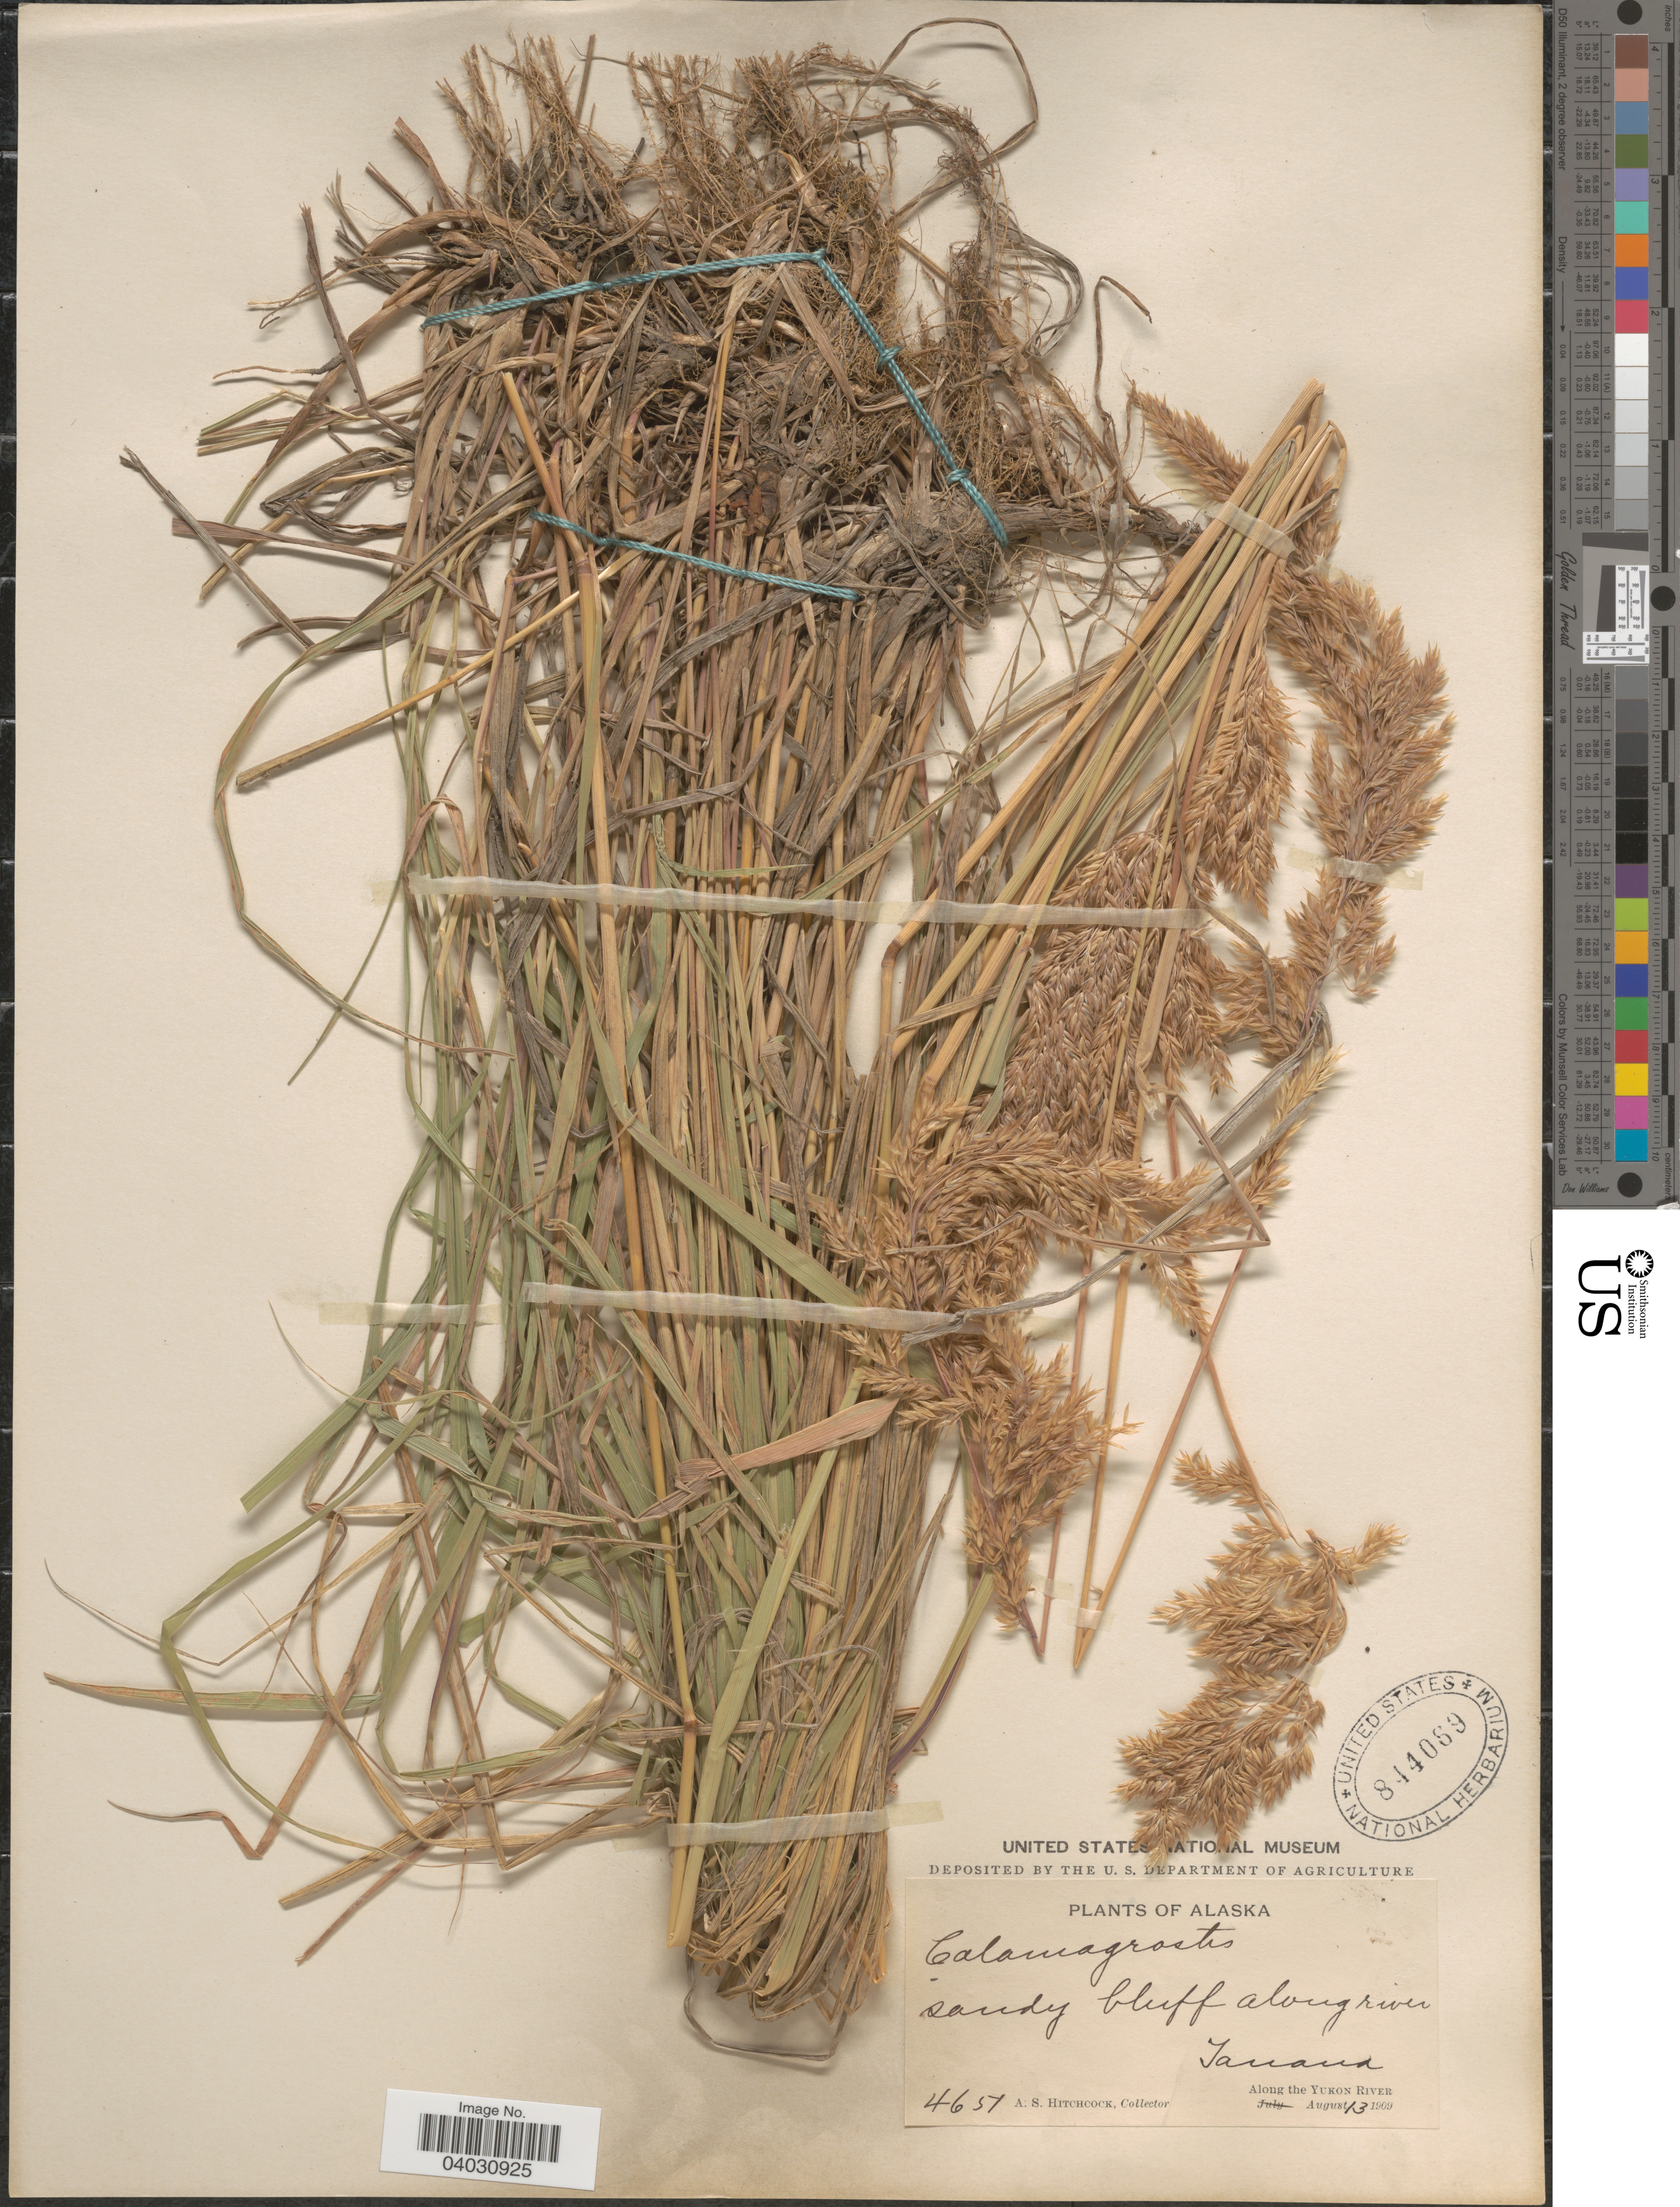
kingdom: Plantae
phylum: Tracheophyta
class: Liliopsida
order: Poales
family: Poaceae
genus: Calamagrostis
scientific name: Calamagrostis sp.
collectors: A. S. Hitchcock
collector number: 4651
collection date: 1909-08-13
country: United States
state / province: Alaska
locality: Tanana. Along the Yukon River.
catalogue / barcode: US 844069